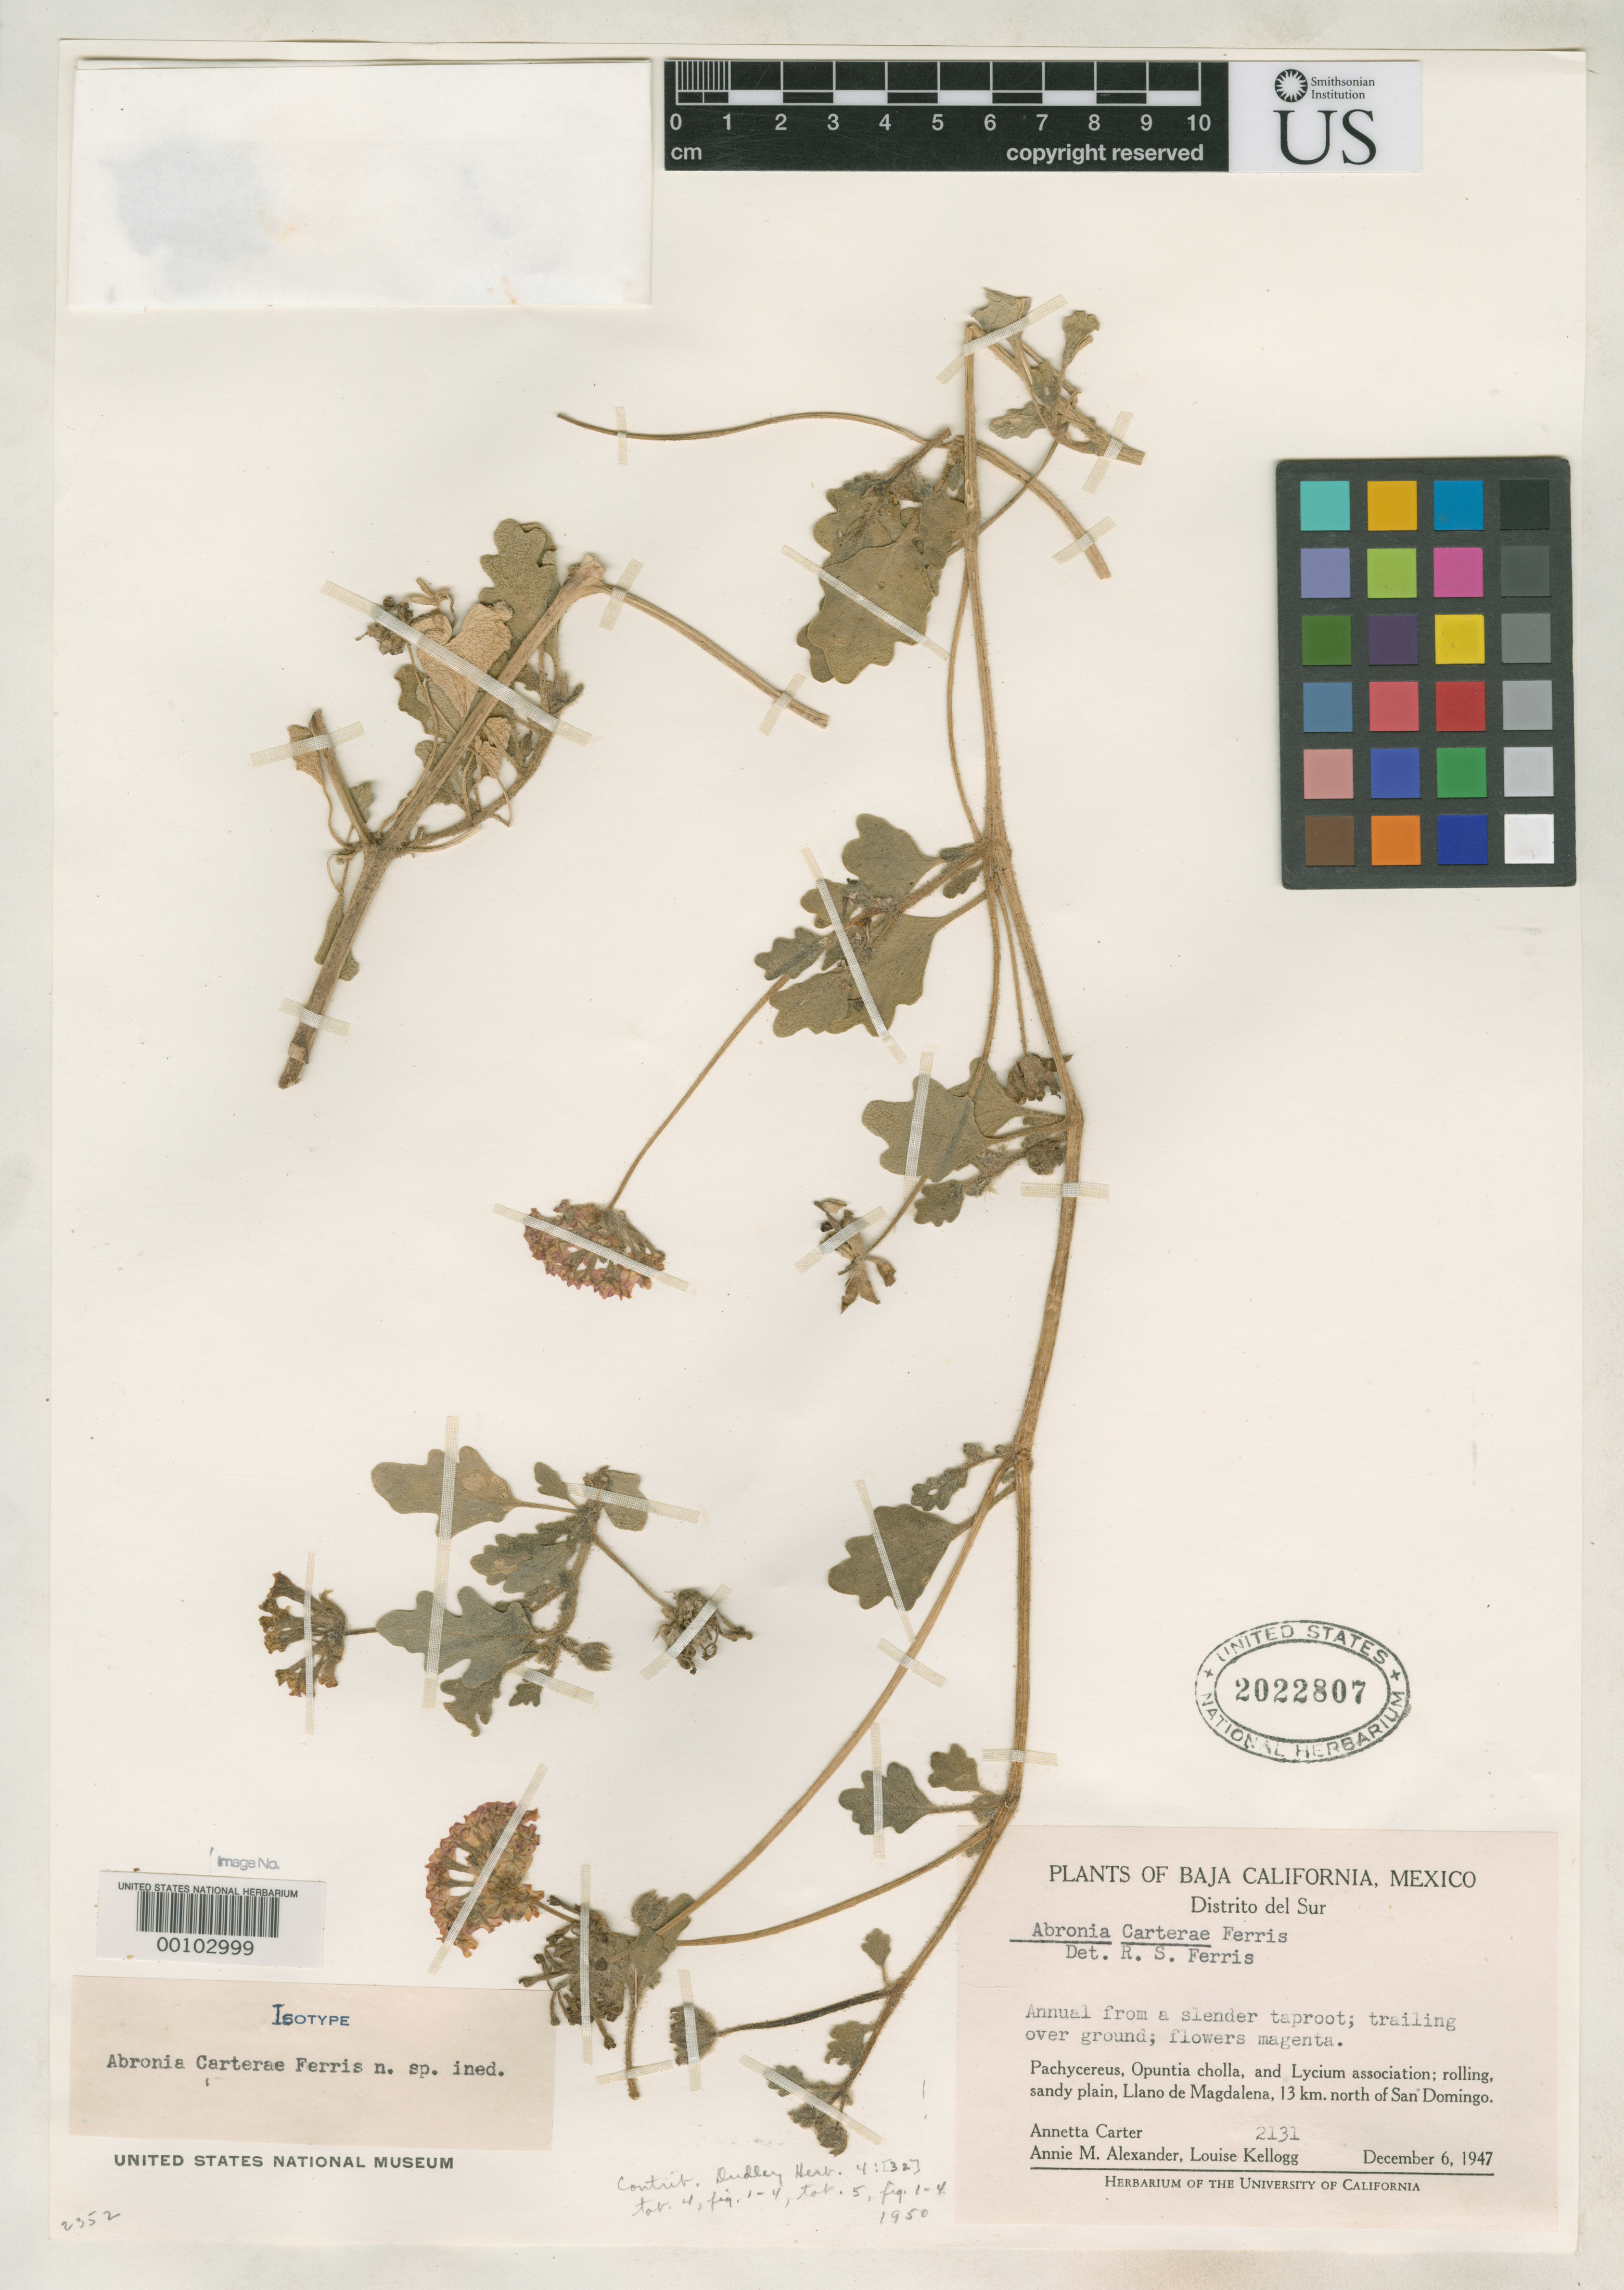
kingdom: Plantae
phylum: Tracheophyta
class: Magnoliopsida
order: Caryophyllales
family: Nyctaginaceae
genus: Abronia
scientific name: Abronia carterae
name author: Ferris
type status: Isotype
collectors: A. M. Carter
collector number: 2131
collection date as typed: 06 Dec 1947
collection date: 1947-12-06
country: Mexico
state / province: Baja California Sur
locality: Llano de la Magdalena, San Domingo.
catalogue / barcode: US 2022807